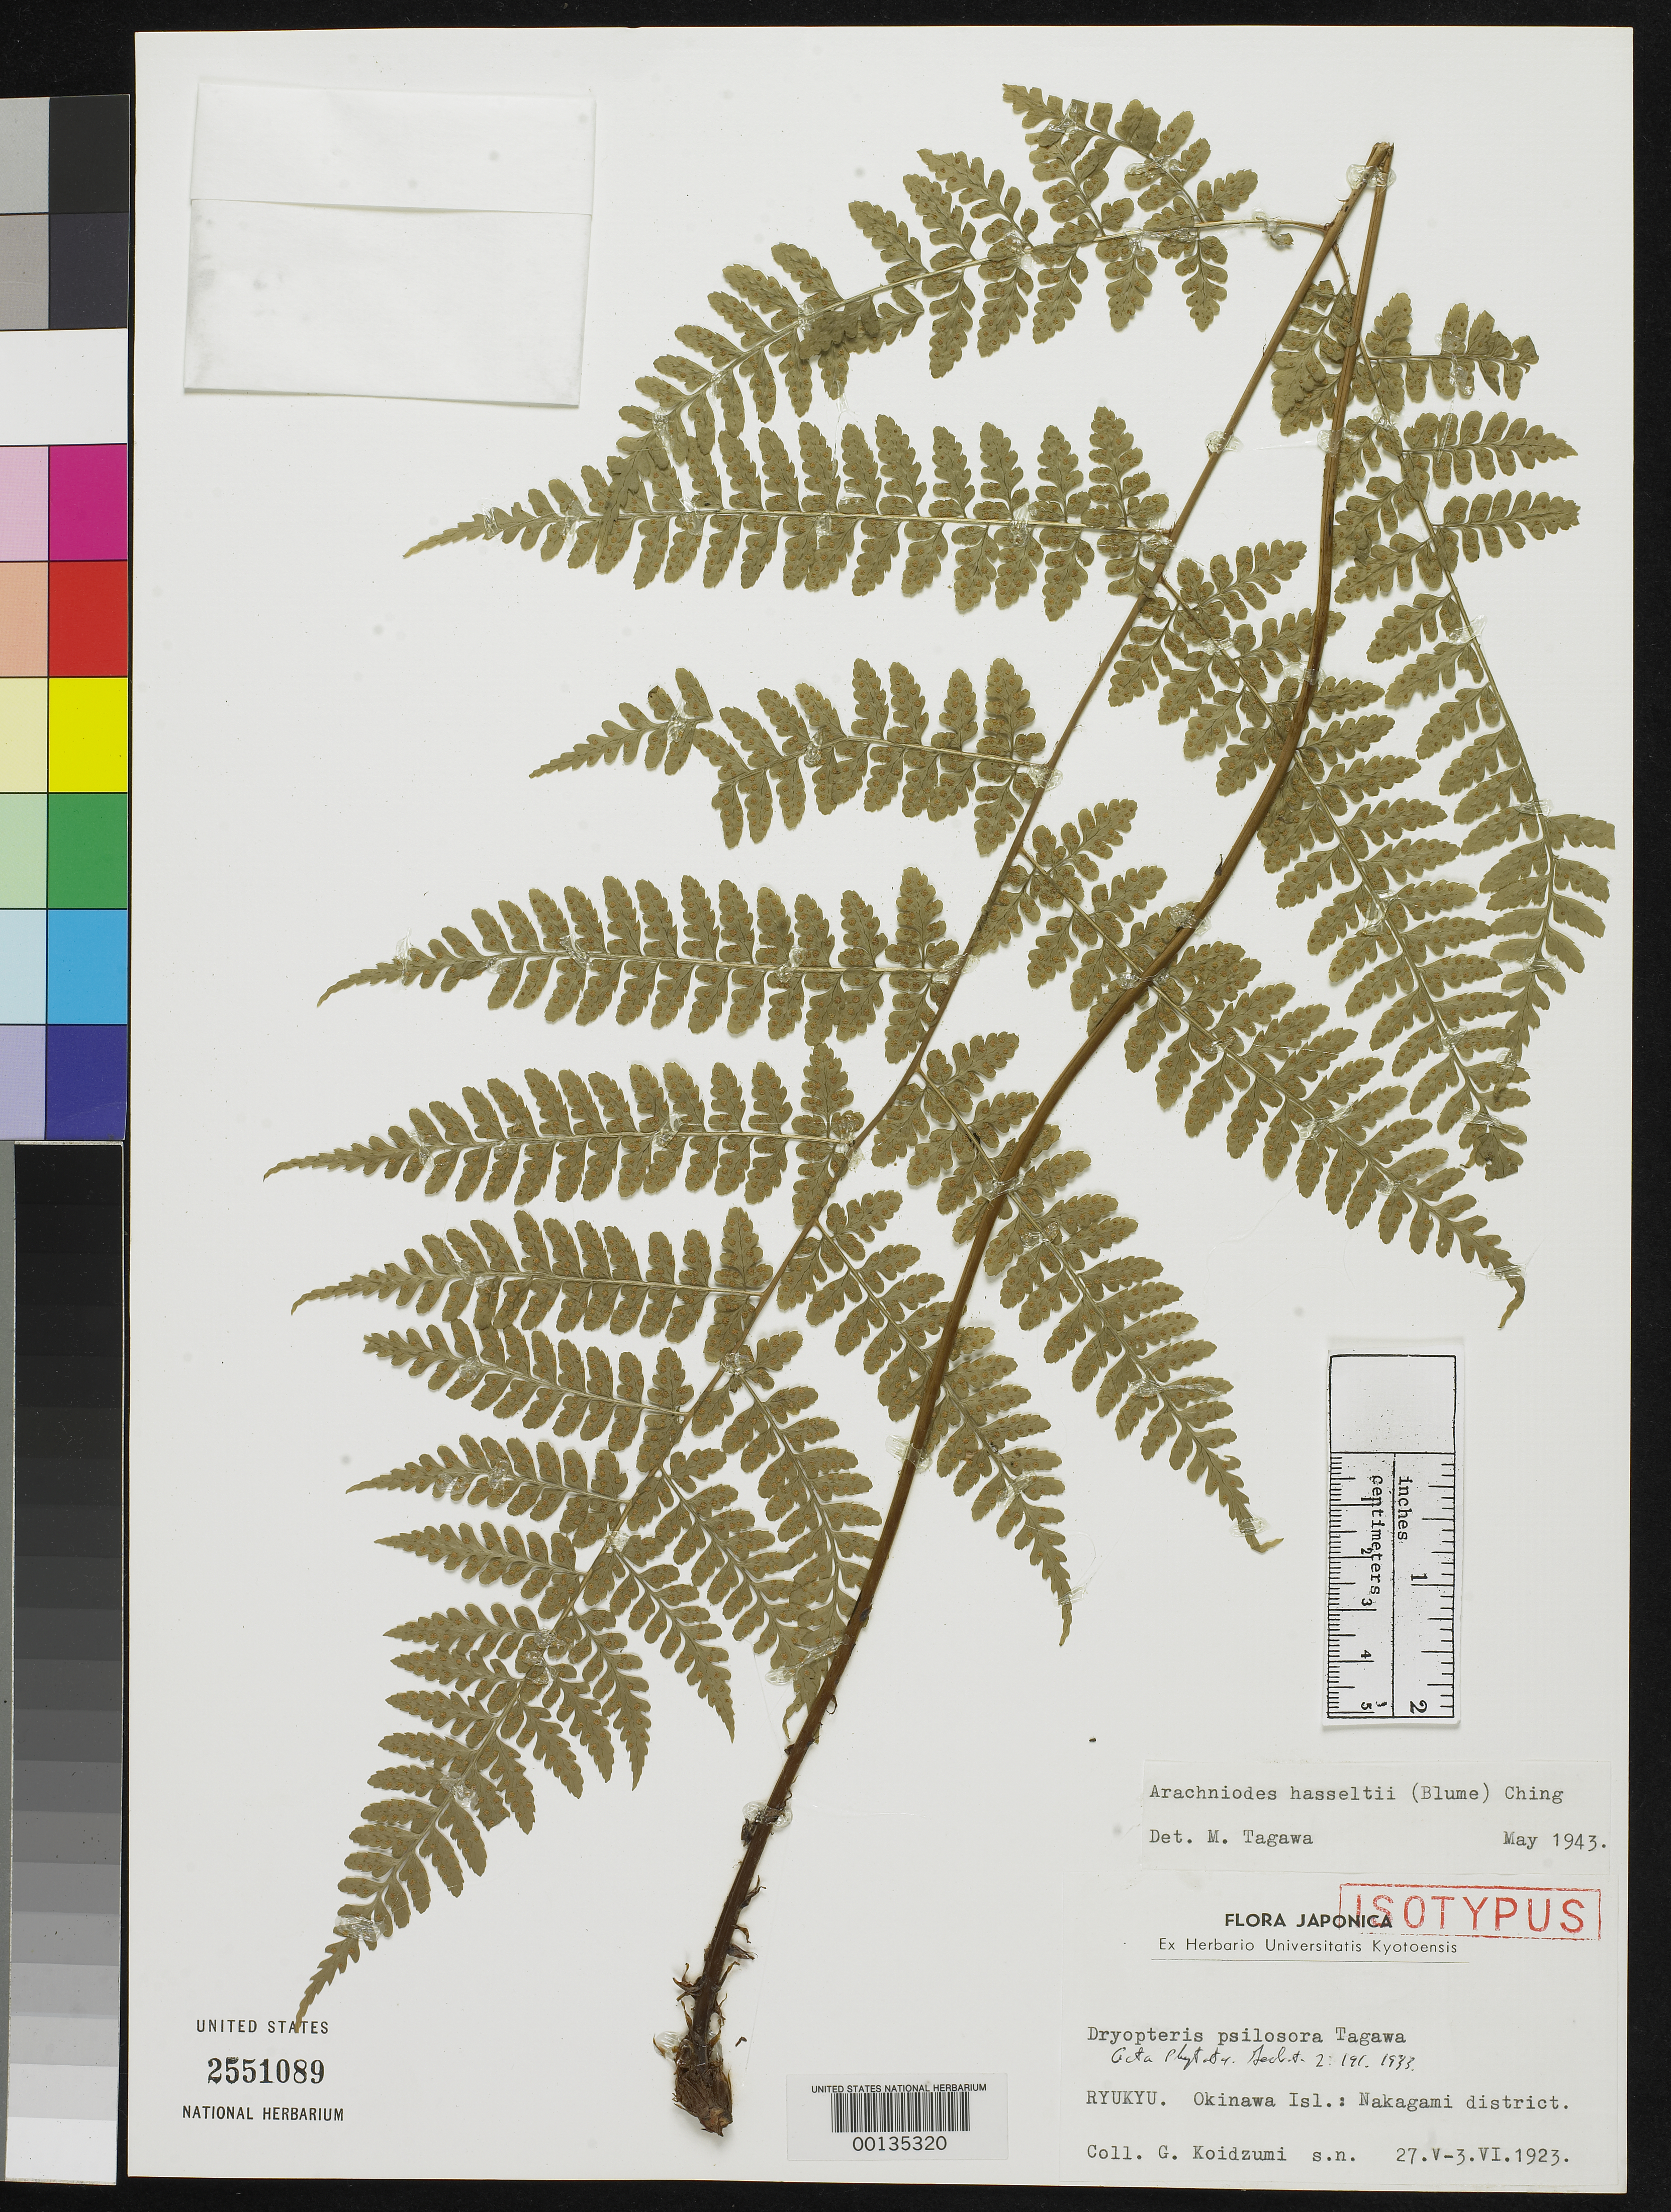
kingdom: Plantae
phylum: Tracheophyta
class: Polypodiopsida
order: Polypodiales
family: Dryopteridaceae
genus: Dryopteris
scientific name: Dryopteris psilosora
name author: Tagawa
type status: Isotype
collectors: G. Koidzumi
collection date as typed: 27 May 1923 to 03 Jun 1923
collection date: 1923-05-27/1923-06-03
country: Japan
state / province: Okinawa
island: Ryukyu Is.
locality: Nakagami Dist.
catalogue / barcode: US 2551089